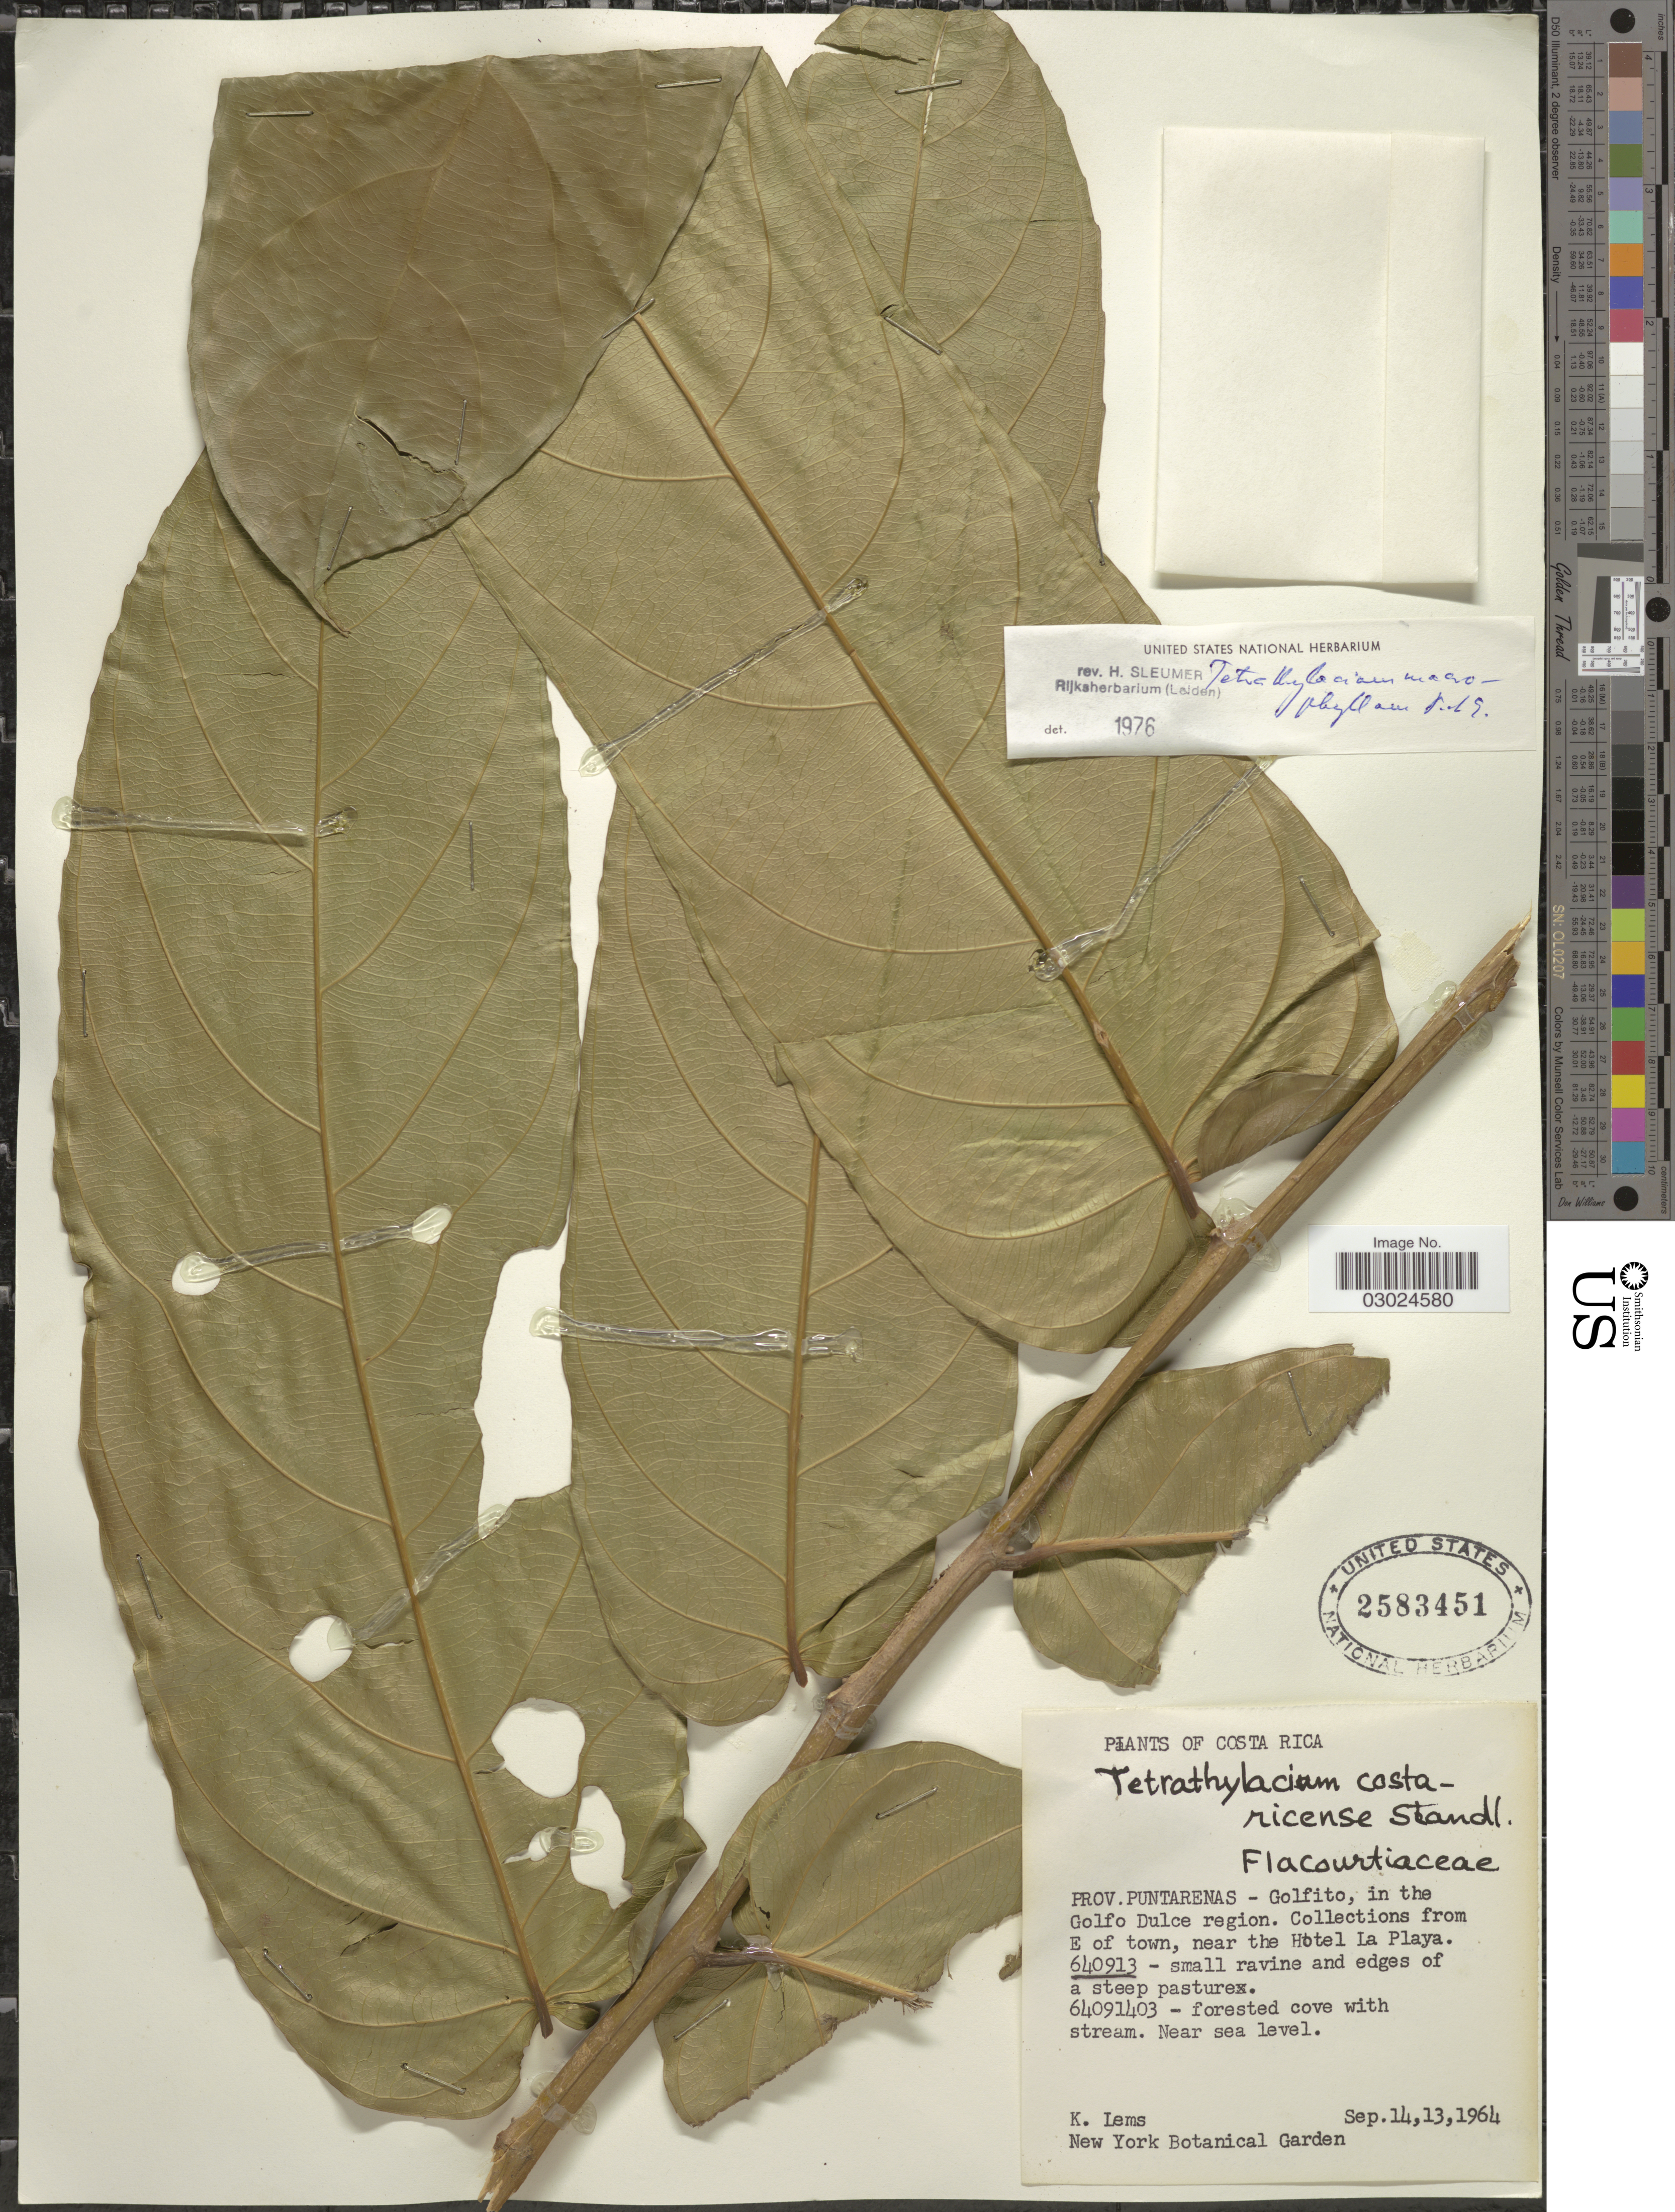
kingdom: Plantae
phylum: Tracheophyta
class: Magnoliopsida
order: Malpighiales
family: Salicaceae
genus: Tetrathylacium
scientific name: Tetrathylacium macrophyllum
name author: Poepp.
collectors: K. Lems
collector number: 640913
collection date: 1964-09-13/1964-09-14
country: Costa Rica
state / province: Puntarenas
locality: Golfito, in the Golfo Dulce region. E of town, near the Hotel La Playa.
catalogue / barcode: US 2583451